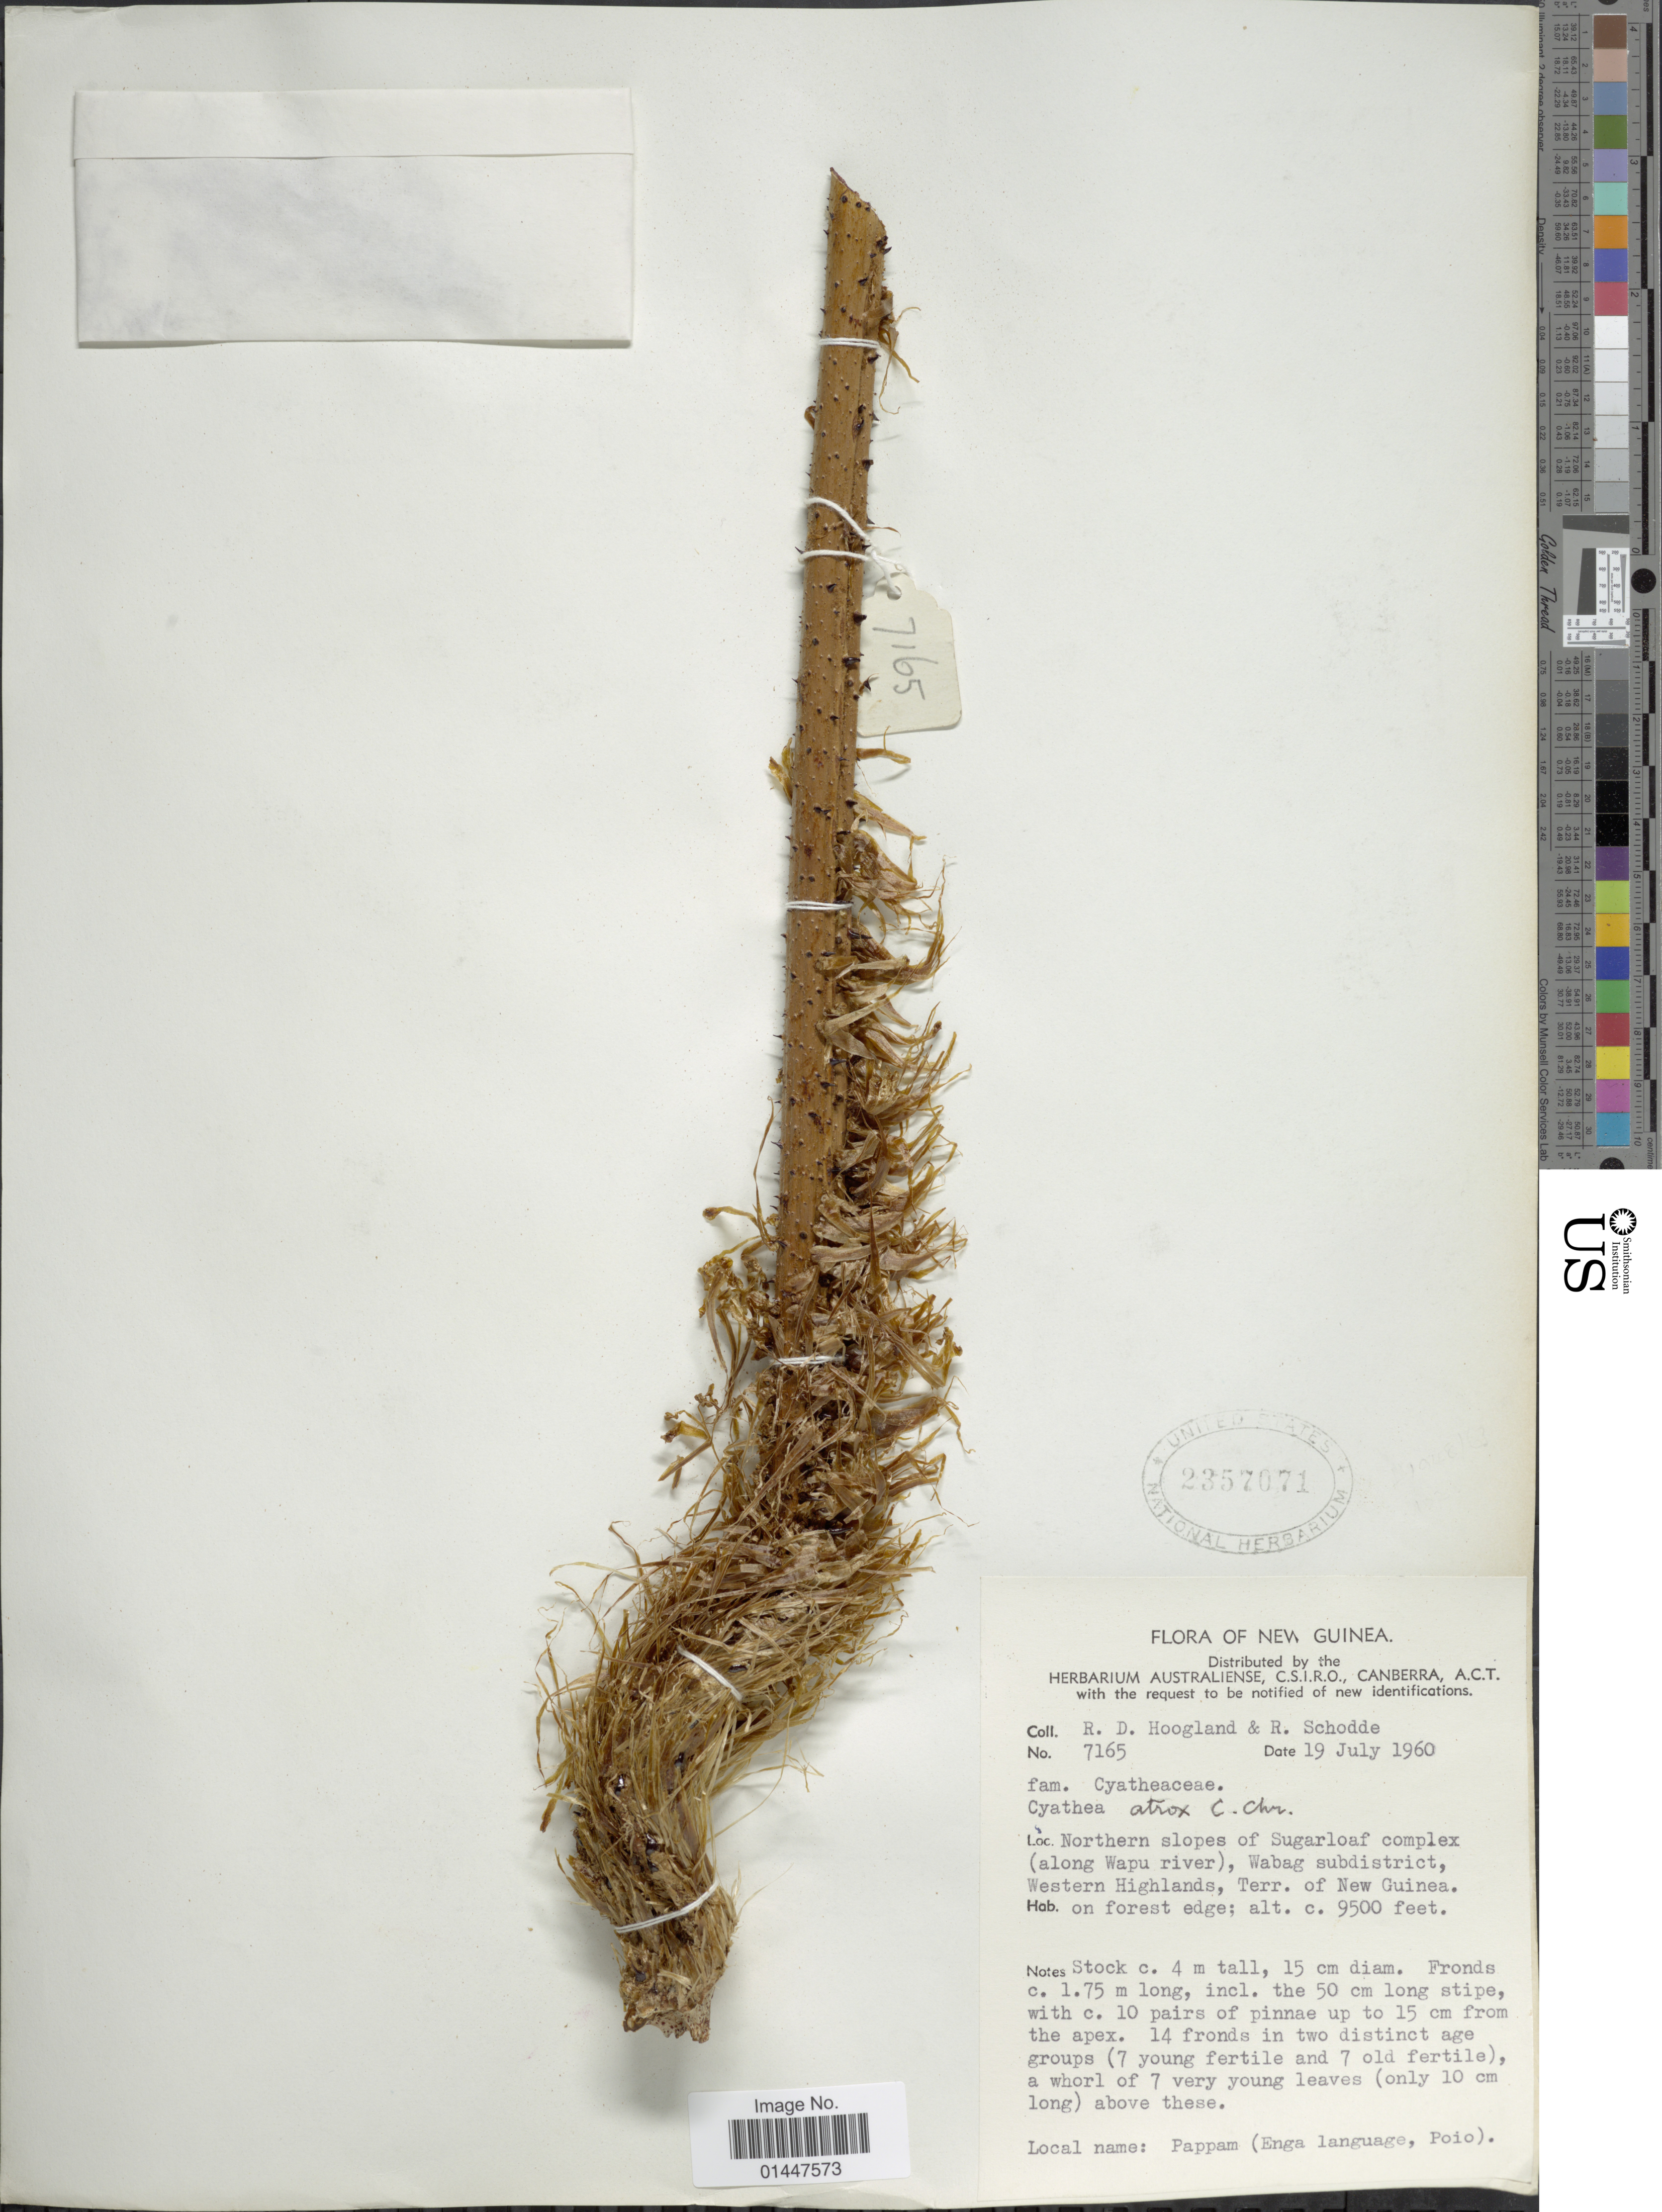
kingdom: Plantae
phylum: Tracheophyta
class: Polypodiopsida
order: Cyatheales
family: Cyatheaceae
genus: Sphaeropteris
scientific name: Sphaeropteris atrox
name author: (C. Chr.) R.M. Tryon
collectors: R. D. Hoogland & R. Schodde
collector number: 7165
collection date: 1960-07-19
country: Papua New Guinea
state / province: Western Highlands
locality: New Guinea. Northern slopes of Sugerloaf Complex (along Wapu river), Wabag subdistrict, Terr. of New Guinea. Hab. : on forest edge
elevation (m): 2896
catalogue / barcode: US 2357071